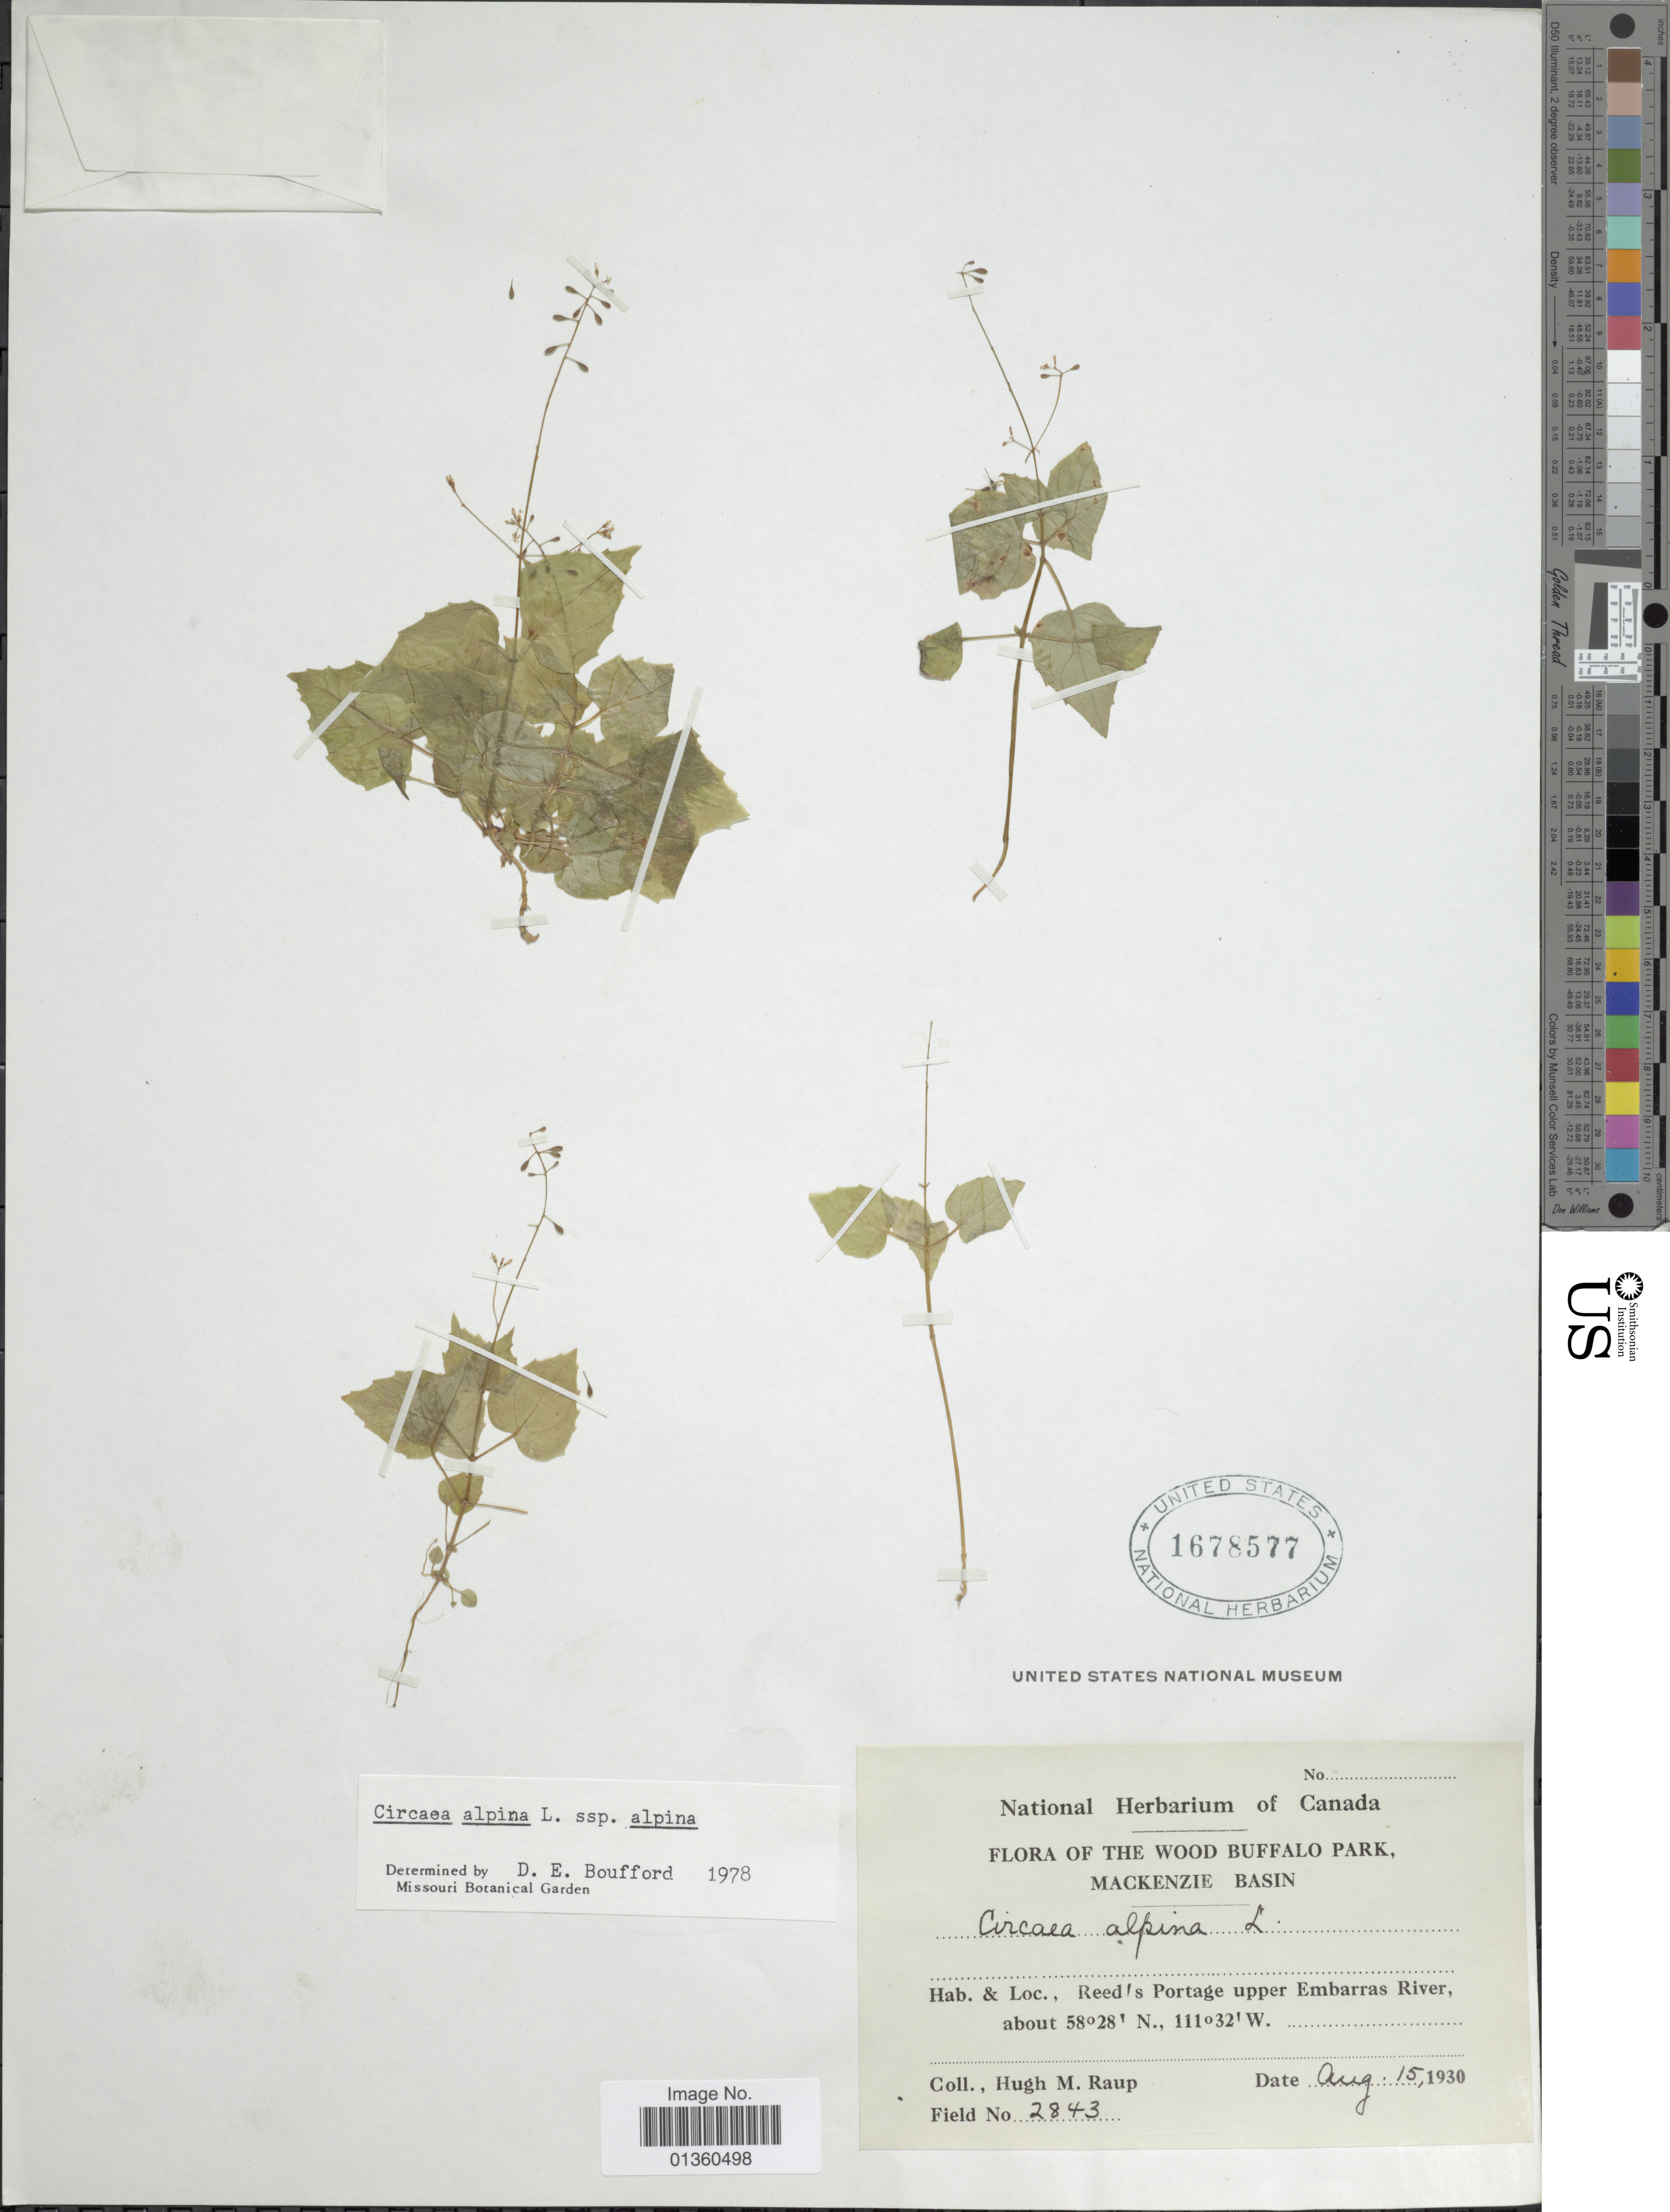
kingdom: Plantae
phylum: Tracheophyta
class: Magnoliopsida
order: Myrtales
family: Onagraceae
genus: Circaea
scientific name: Circaea alpina subsp. alpina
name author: L.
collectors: H. Raup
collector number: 2843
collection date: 1930-08-15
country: Canada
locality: The Wood Buffalo Park, Mackenzie Basin, Reed's Portage upper Embarras River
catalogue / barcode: US 1678577